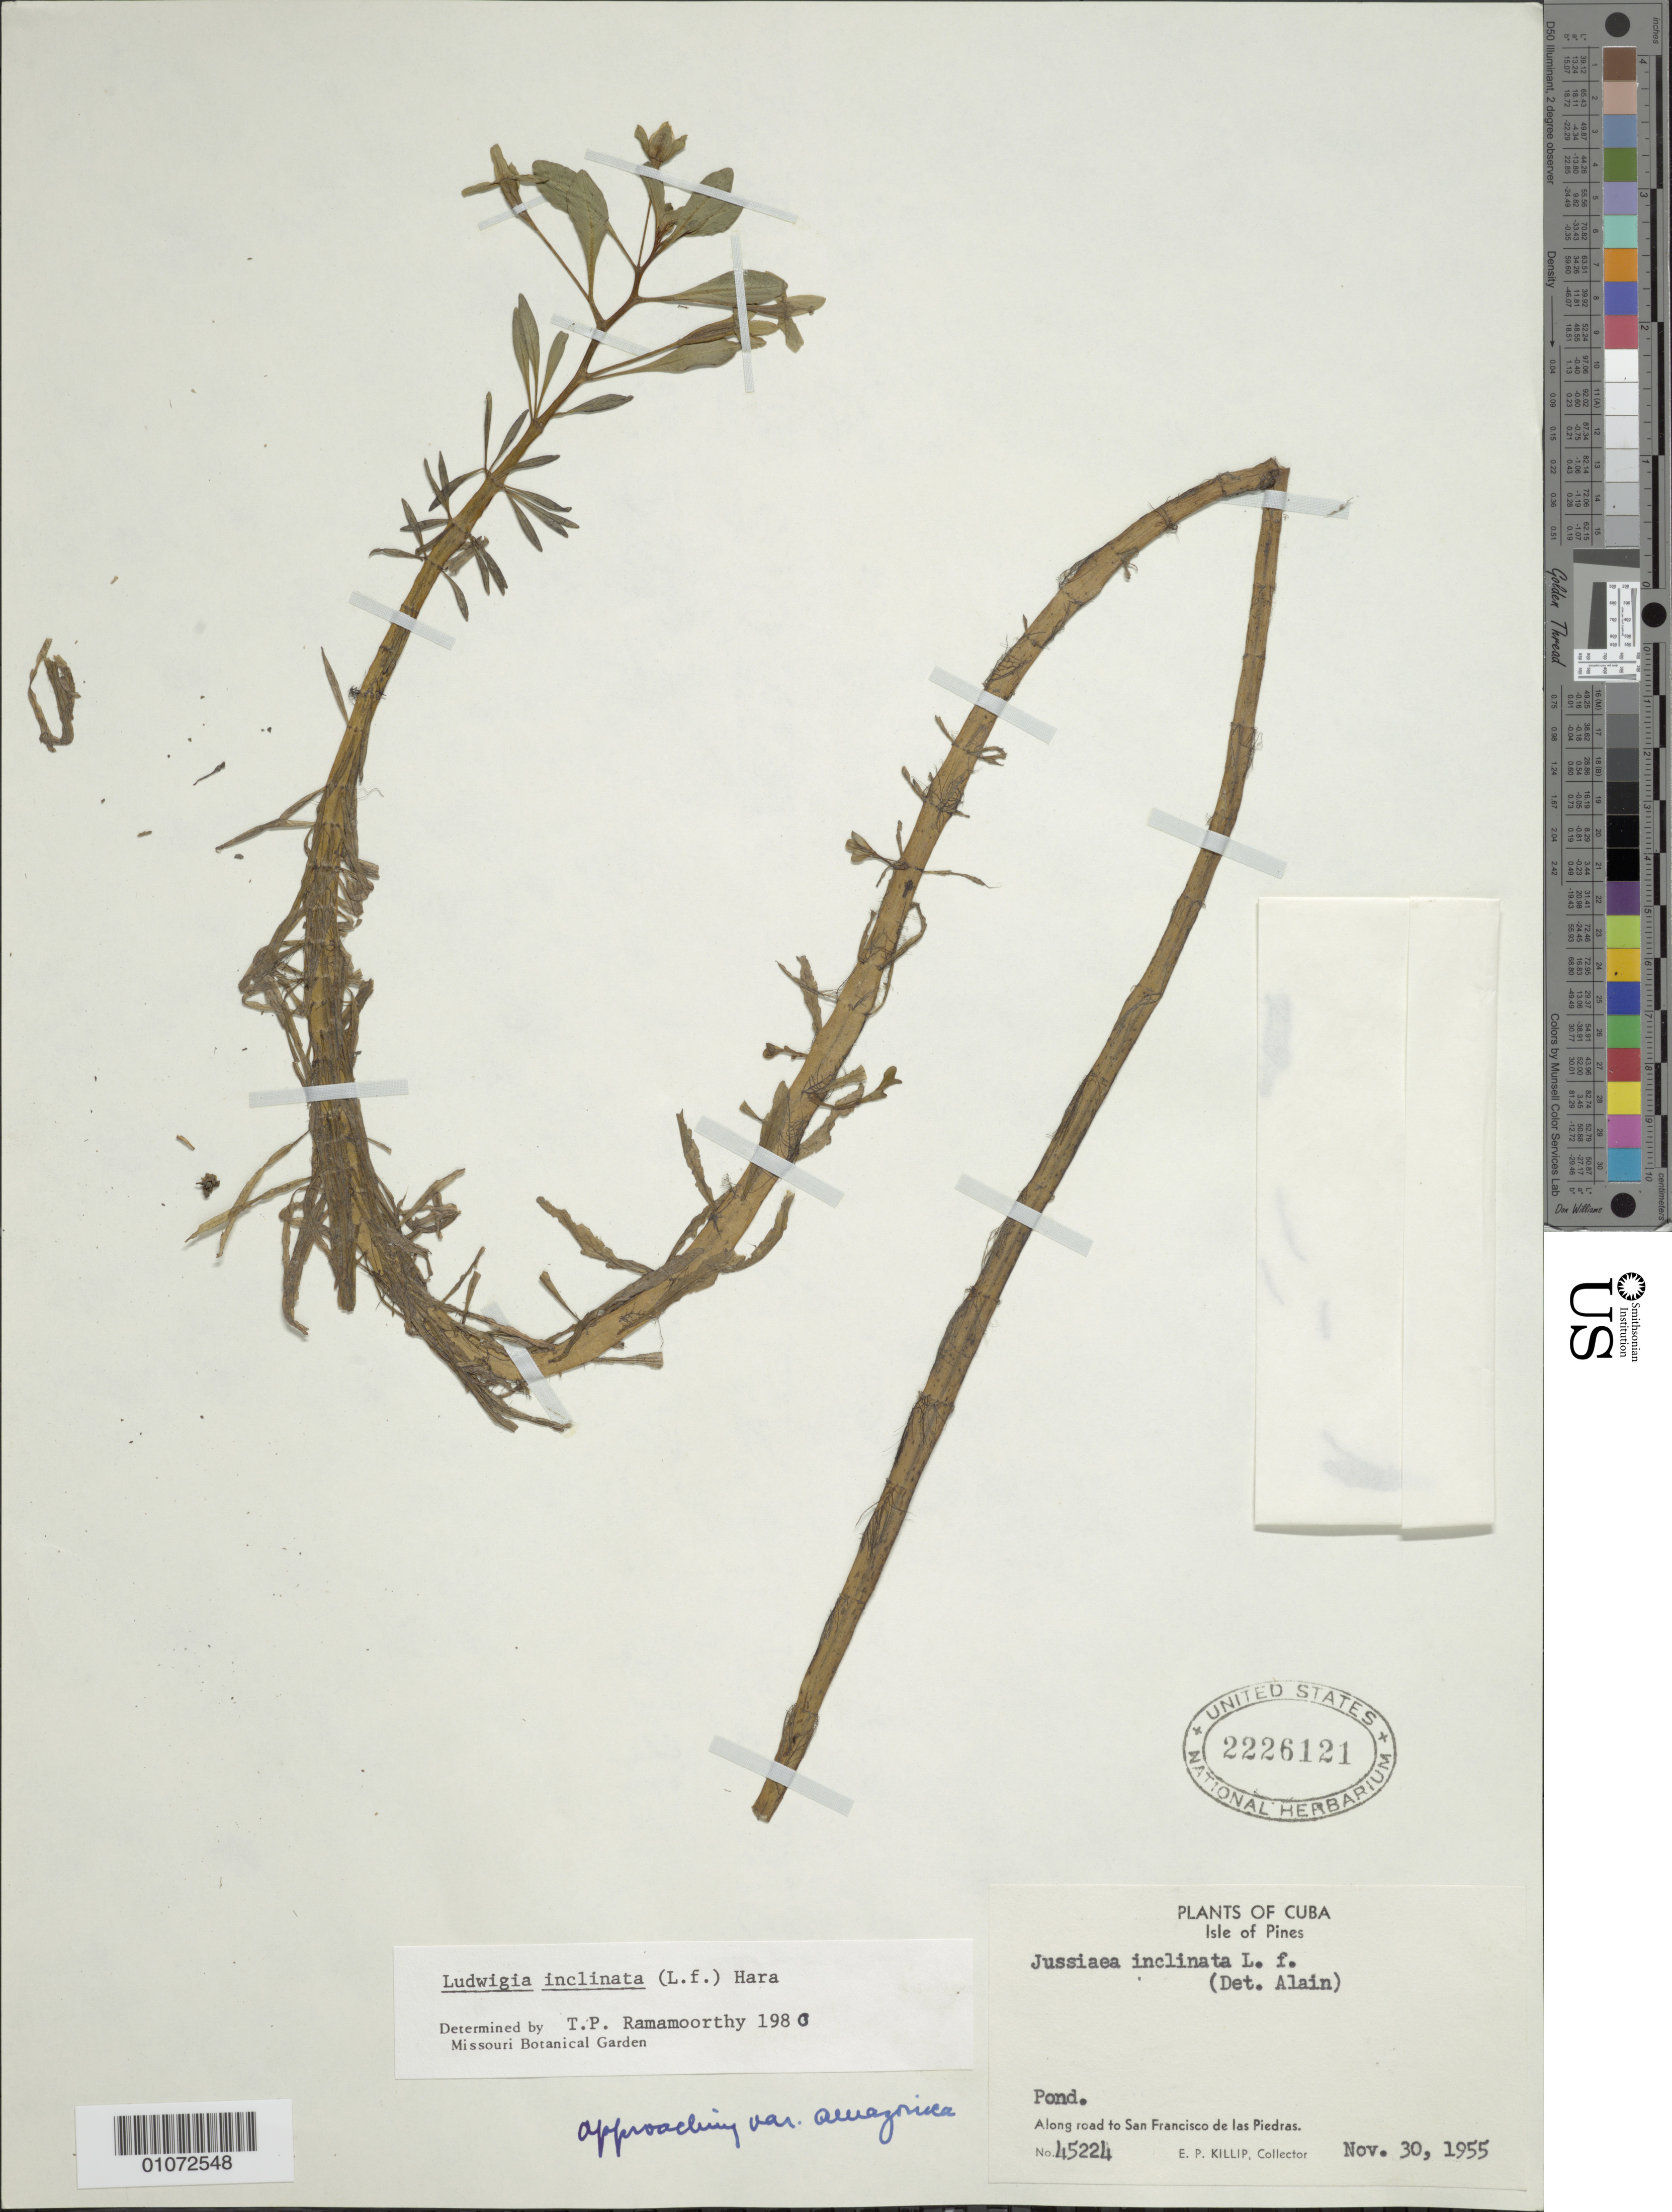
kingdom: Plantae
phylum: Tracheophyta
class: Magnoliopsida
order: Myrtales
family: Onagraceae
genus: Ludwigia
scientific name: Ludwigia inclinata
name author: (L. f.) M. Gómez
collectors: E. P. Killip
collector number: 45224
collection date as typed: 30 Nov 1955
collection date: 1955-11-30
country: Cuba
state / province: Isla de La Juventud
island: Isla de la Juventud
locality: Isle of Pines, Along road to San Francisco de las Piedras Pond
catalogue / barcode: US 2226121